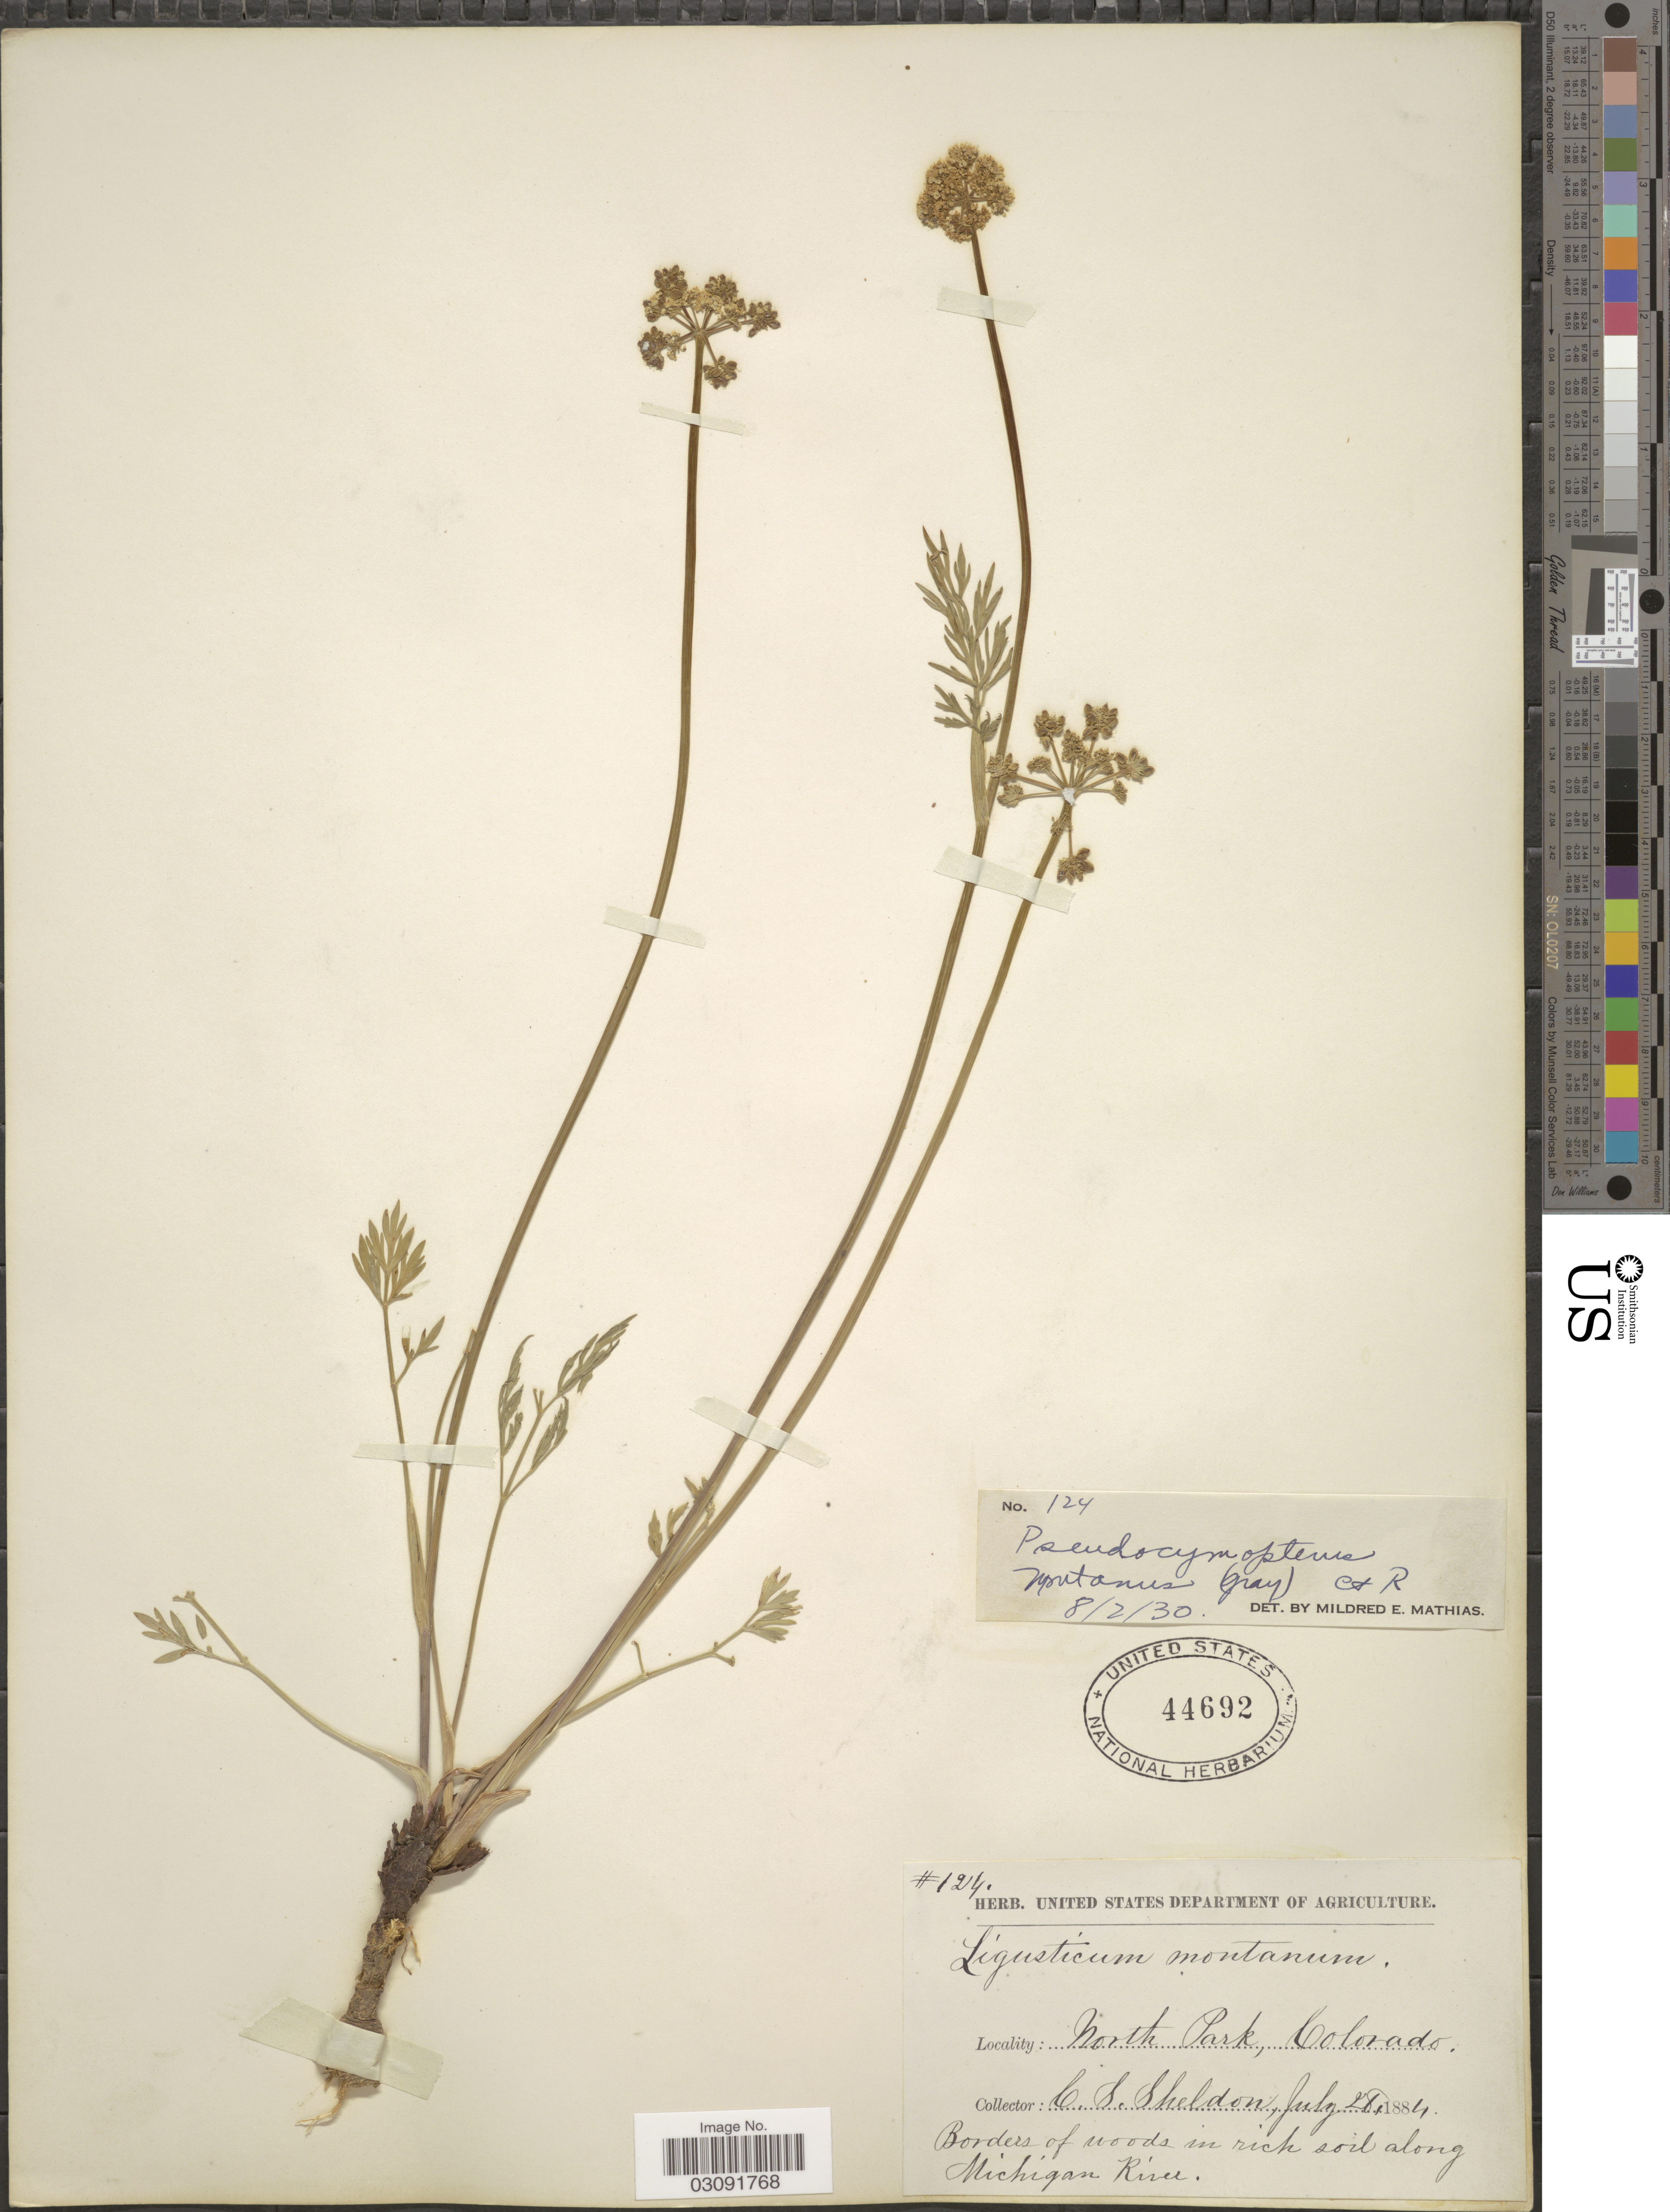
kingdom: Plantae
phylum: Tracheophyta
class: Magnoliopsida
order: Apiales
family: Apiaceae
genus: Pseudocymopterus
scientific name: Pseudocymopterus montanus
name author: (A. Gray) J.M. Coult. & Rose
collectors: C. S. Sheldon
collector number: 124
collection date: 1884-07-28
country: United States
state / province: Colorado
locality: North Park, Colorado, Borders of woods in rich soil along Michigan River.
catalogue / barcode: US 44692